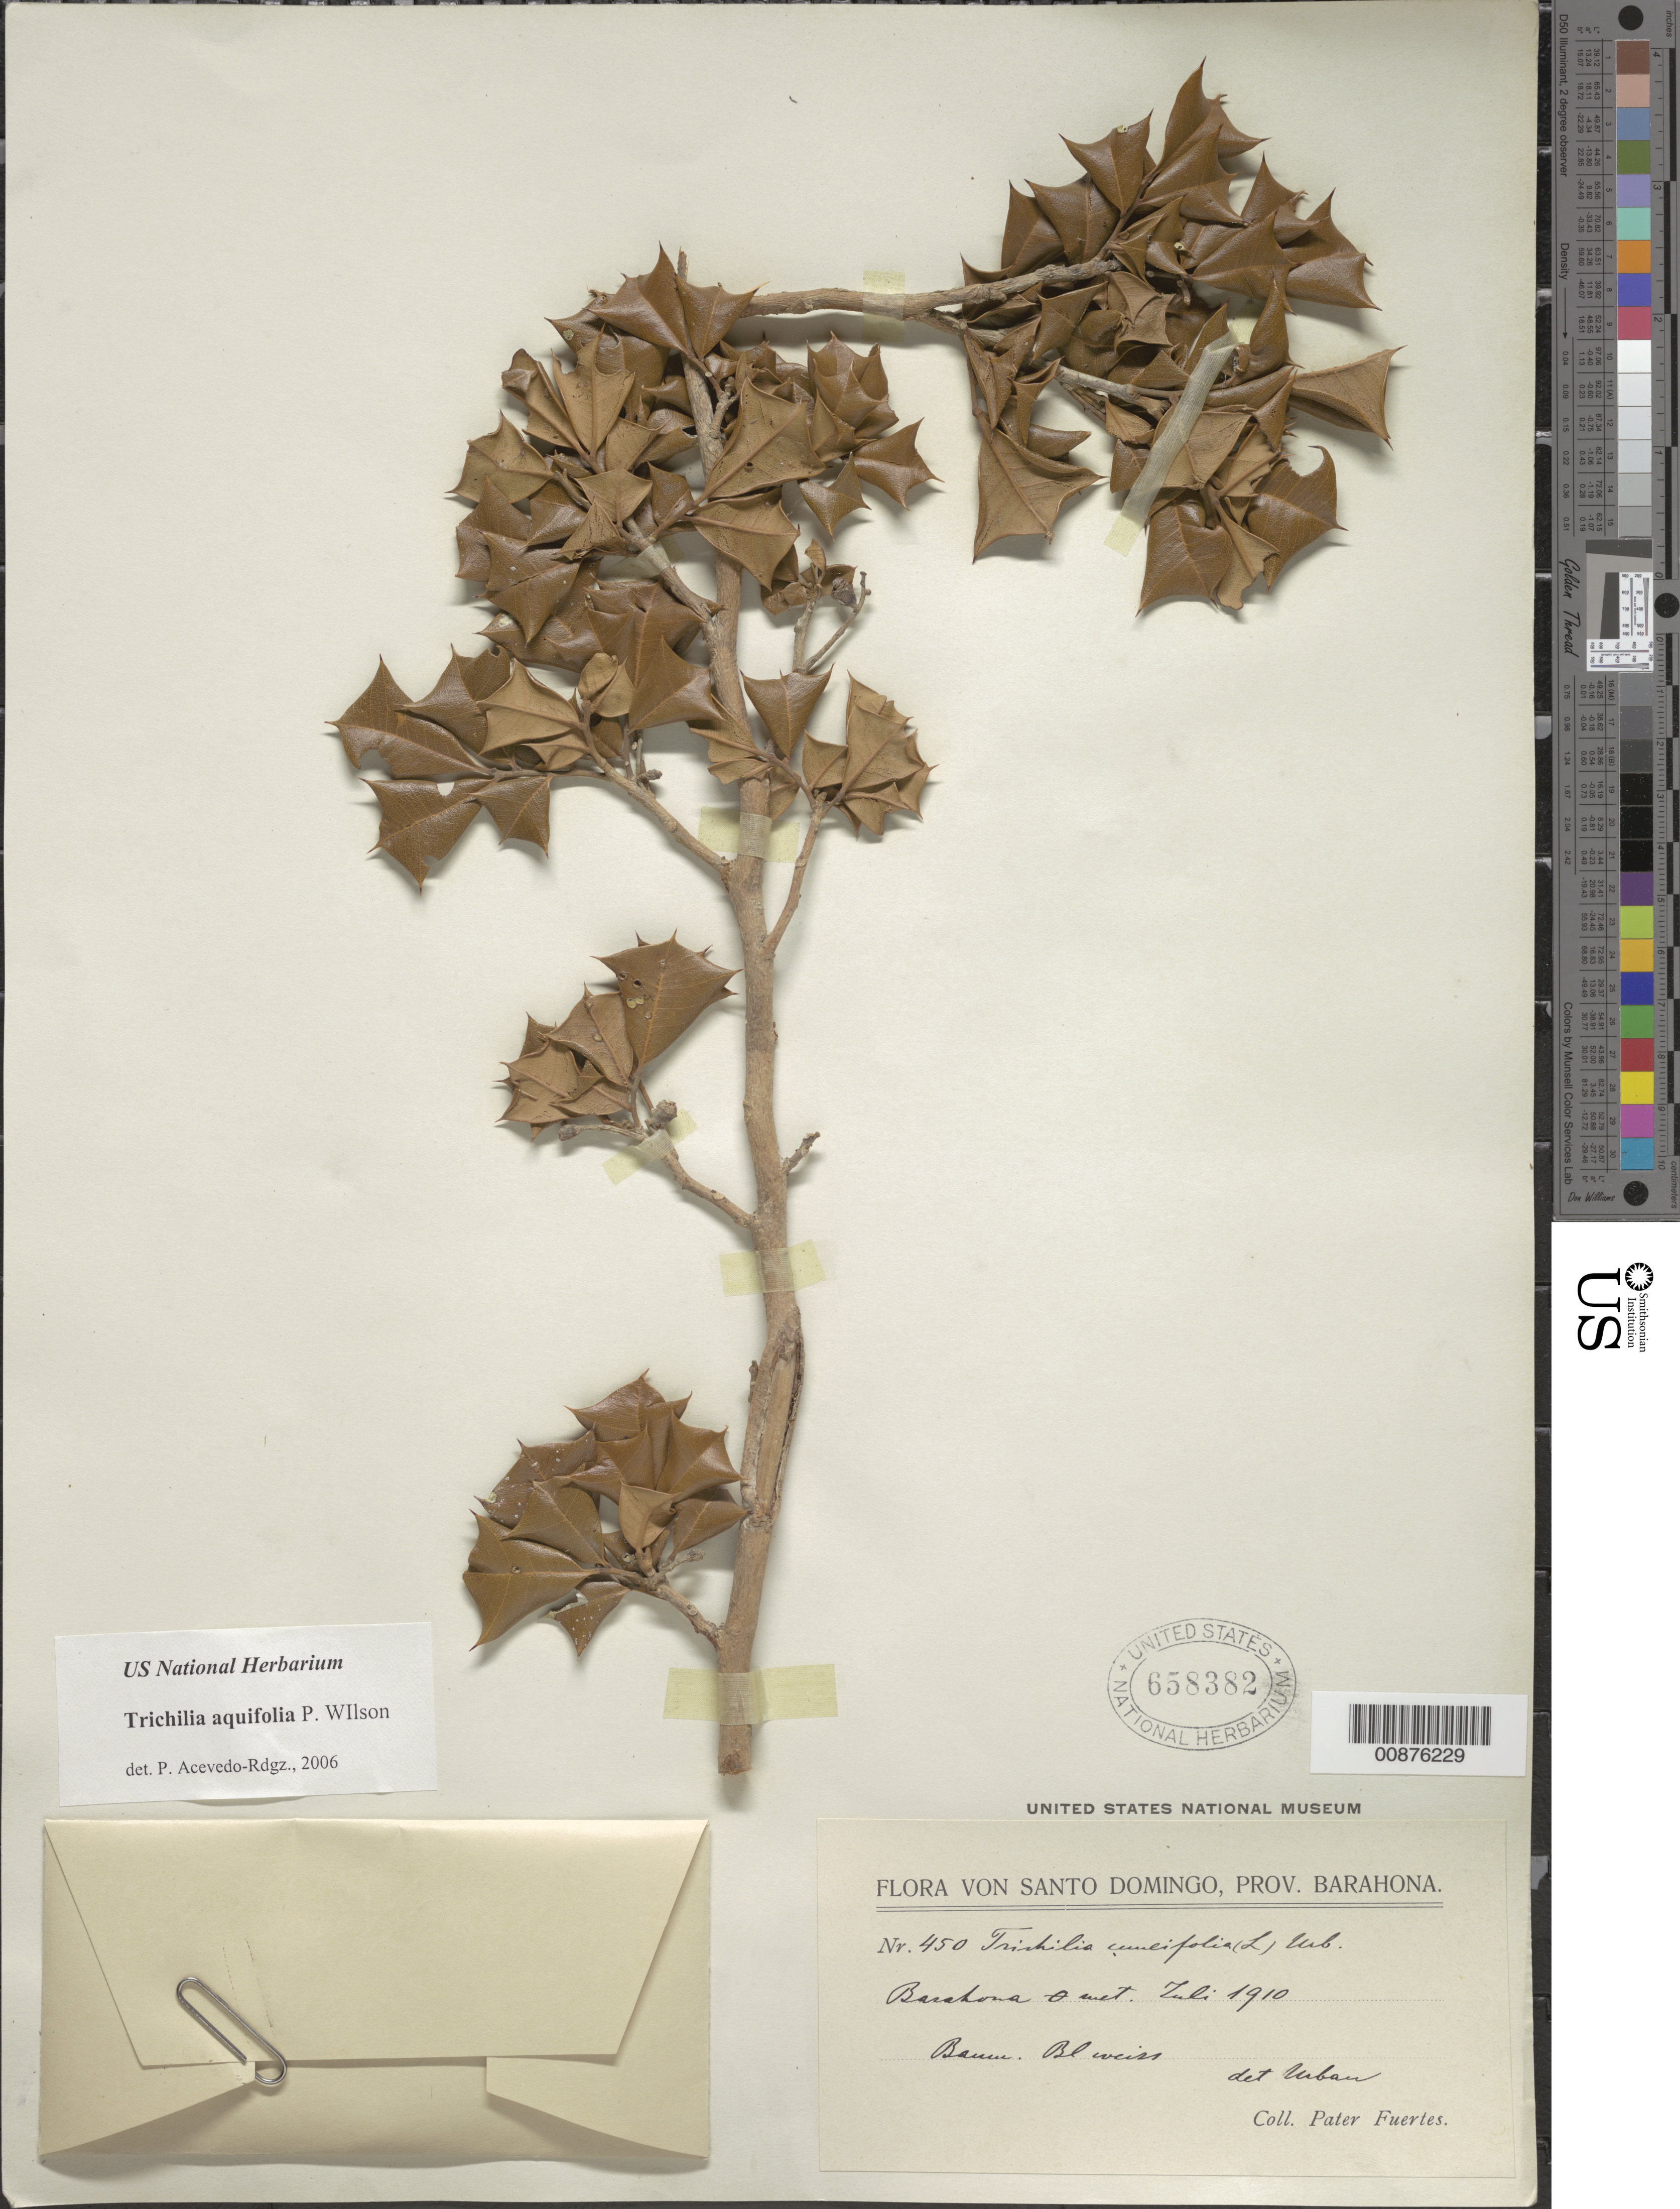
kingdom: Plantae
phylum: Tracheophyta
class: Magnoliopsida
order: Sapindales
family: Meliaceae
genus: Trichilia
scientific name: Trichilia aquifolia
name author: P. Wilson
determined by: Acevedo-Rodríguez, P., (BOT), Smithsonian Institution - National Museum of Natural History (UNITED STATES)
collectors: M. D. Fuertes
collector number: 450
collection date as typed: Jul 1910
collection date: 1910-07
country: Dominican Republic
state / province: Barahona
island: Hispaniola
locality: "Baum"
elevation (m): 0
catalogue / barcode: US 658382